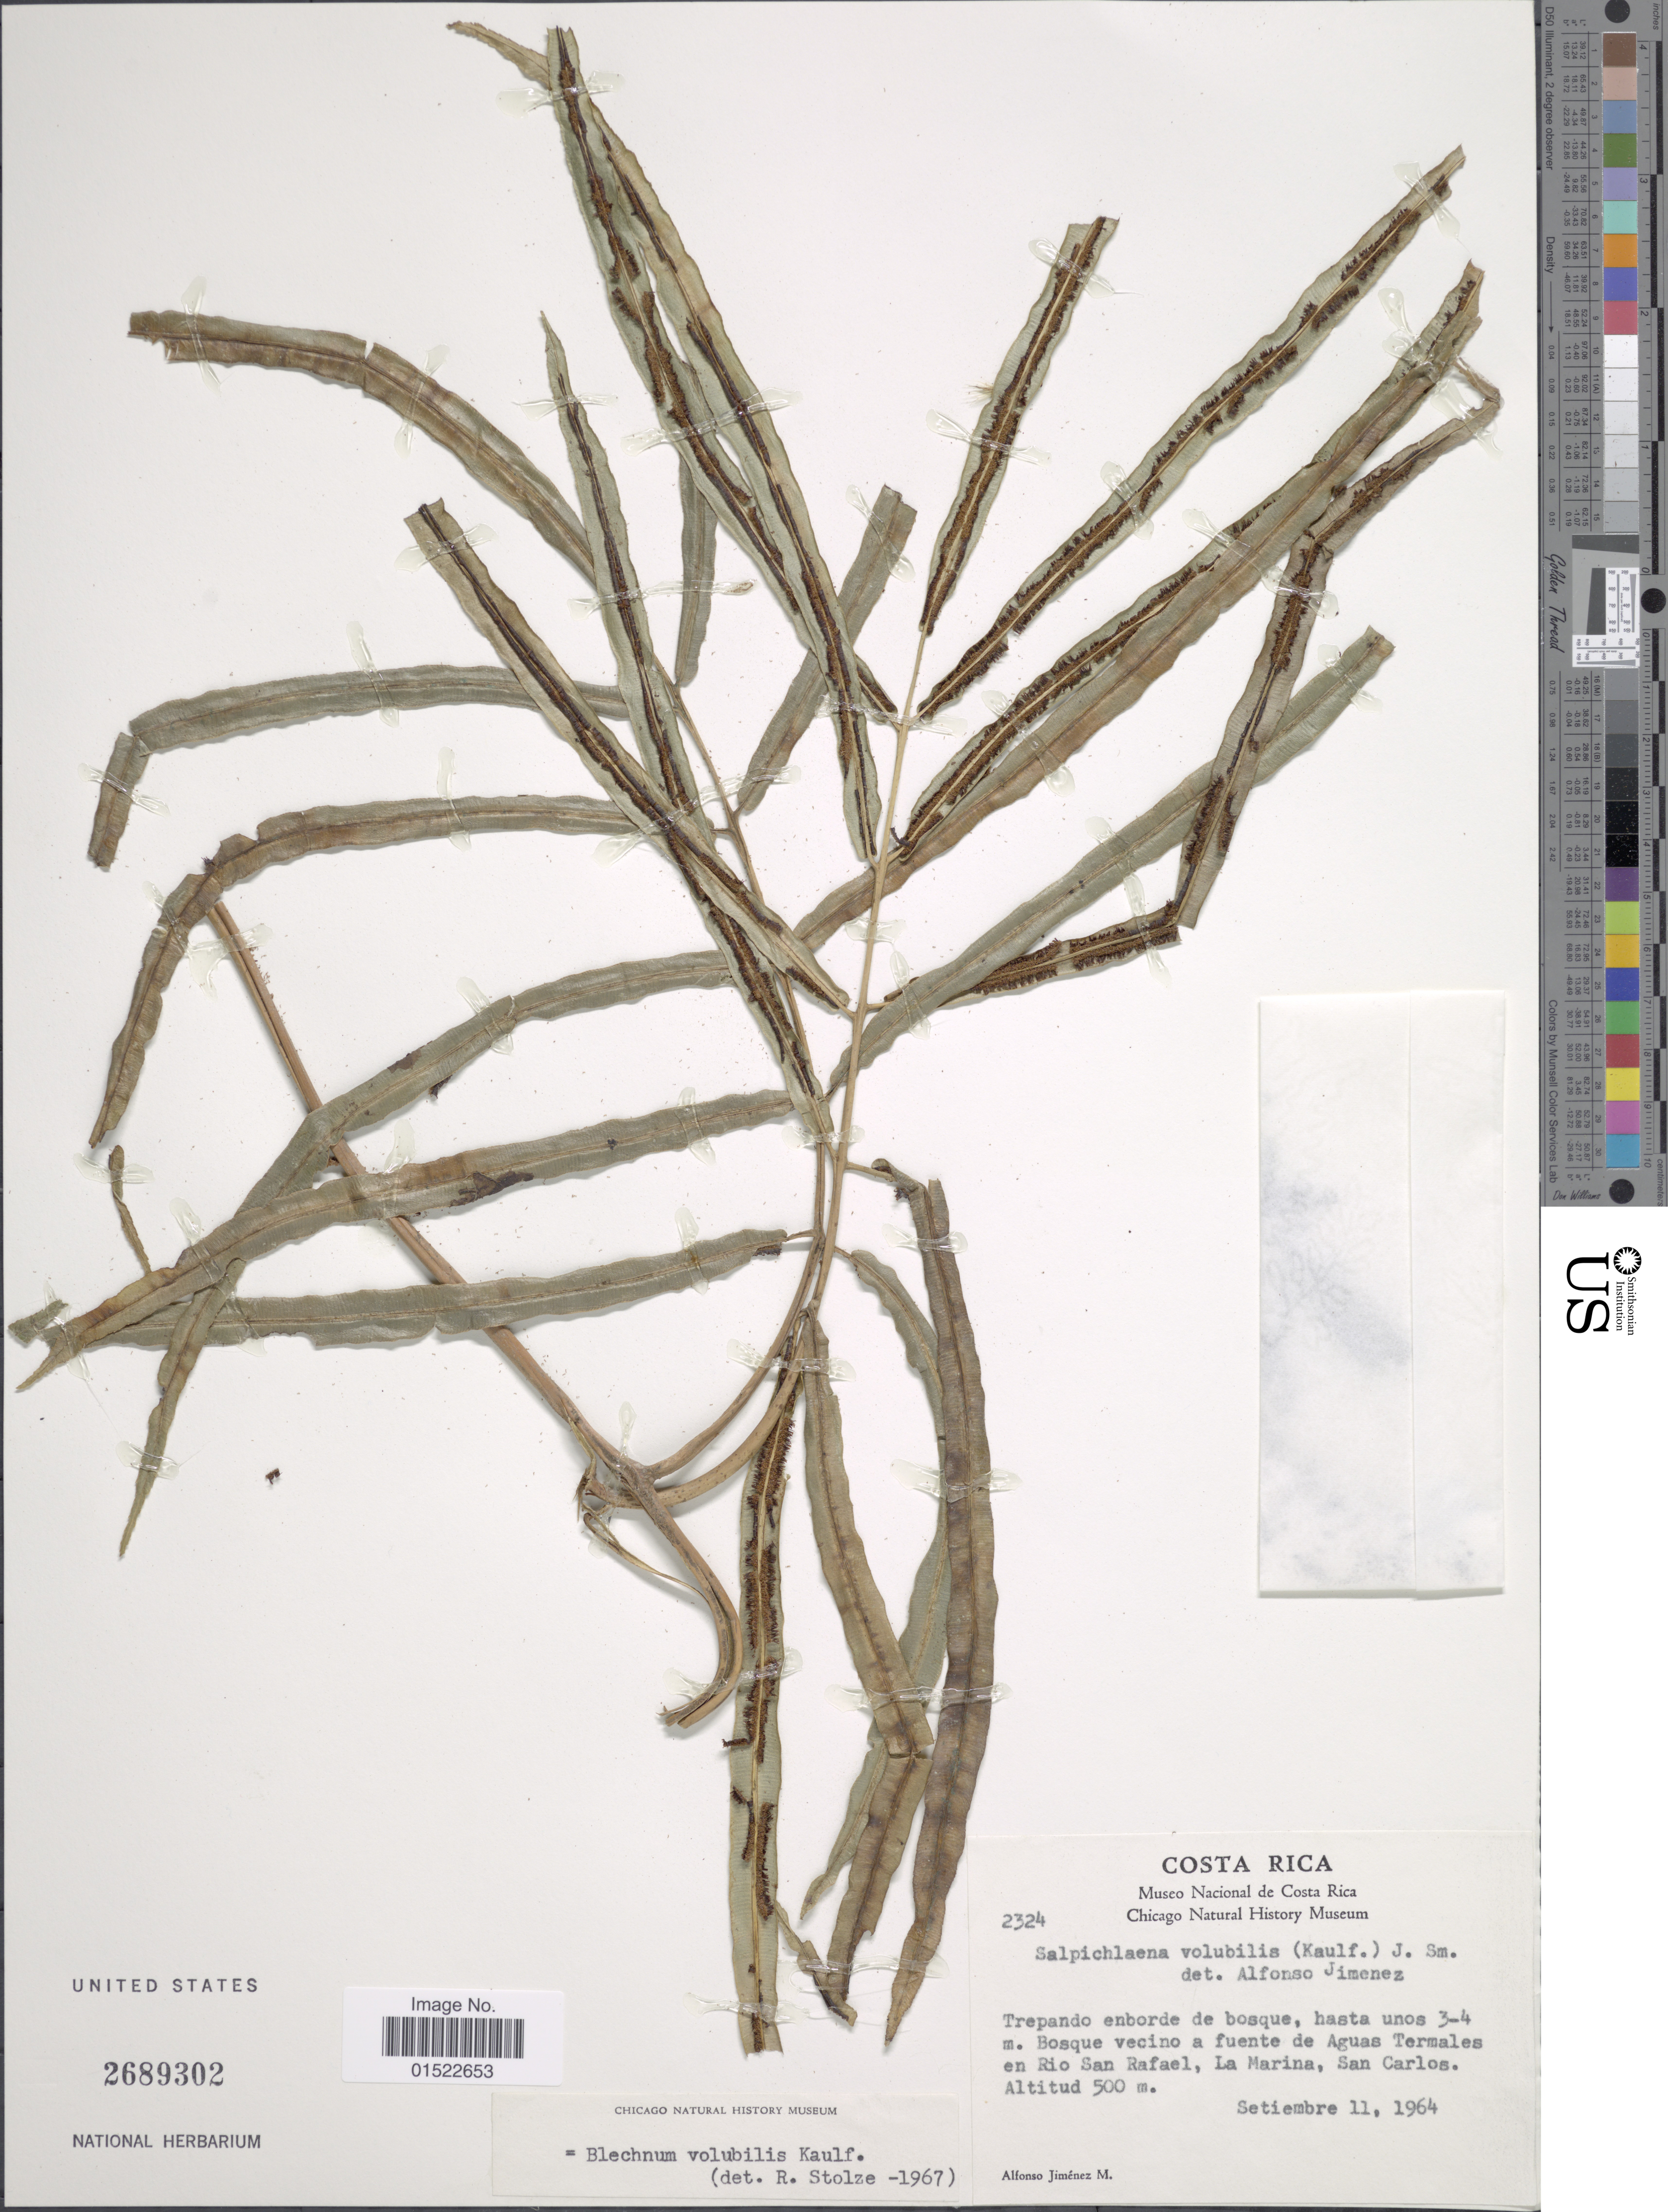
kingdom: Plantae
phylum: Tracheophyta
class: Polypodiopsida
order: Polypodiales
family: Blechnaceae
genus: Salpichlaena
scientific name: Salpichlaena volubilis subsp. volubilis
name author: (Kaulf.) J. Sm.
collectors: A. Jimenez M.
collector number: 2324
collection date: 1964-09-11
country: Costa Rica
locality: Trepando enborde de bosque,hasta unos 3-4 m. Bosque vecino a fuente de Agua Termales en Rio San Rafael, La Marina, San Carlos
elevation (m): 500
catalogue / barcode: US 2689302